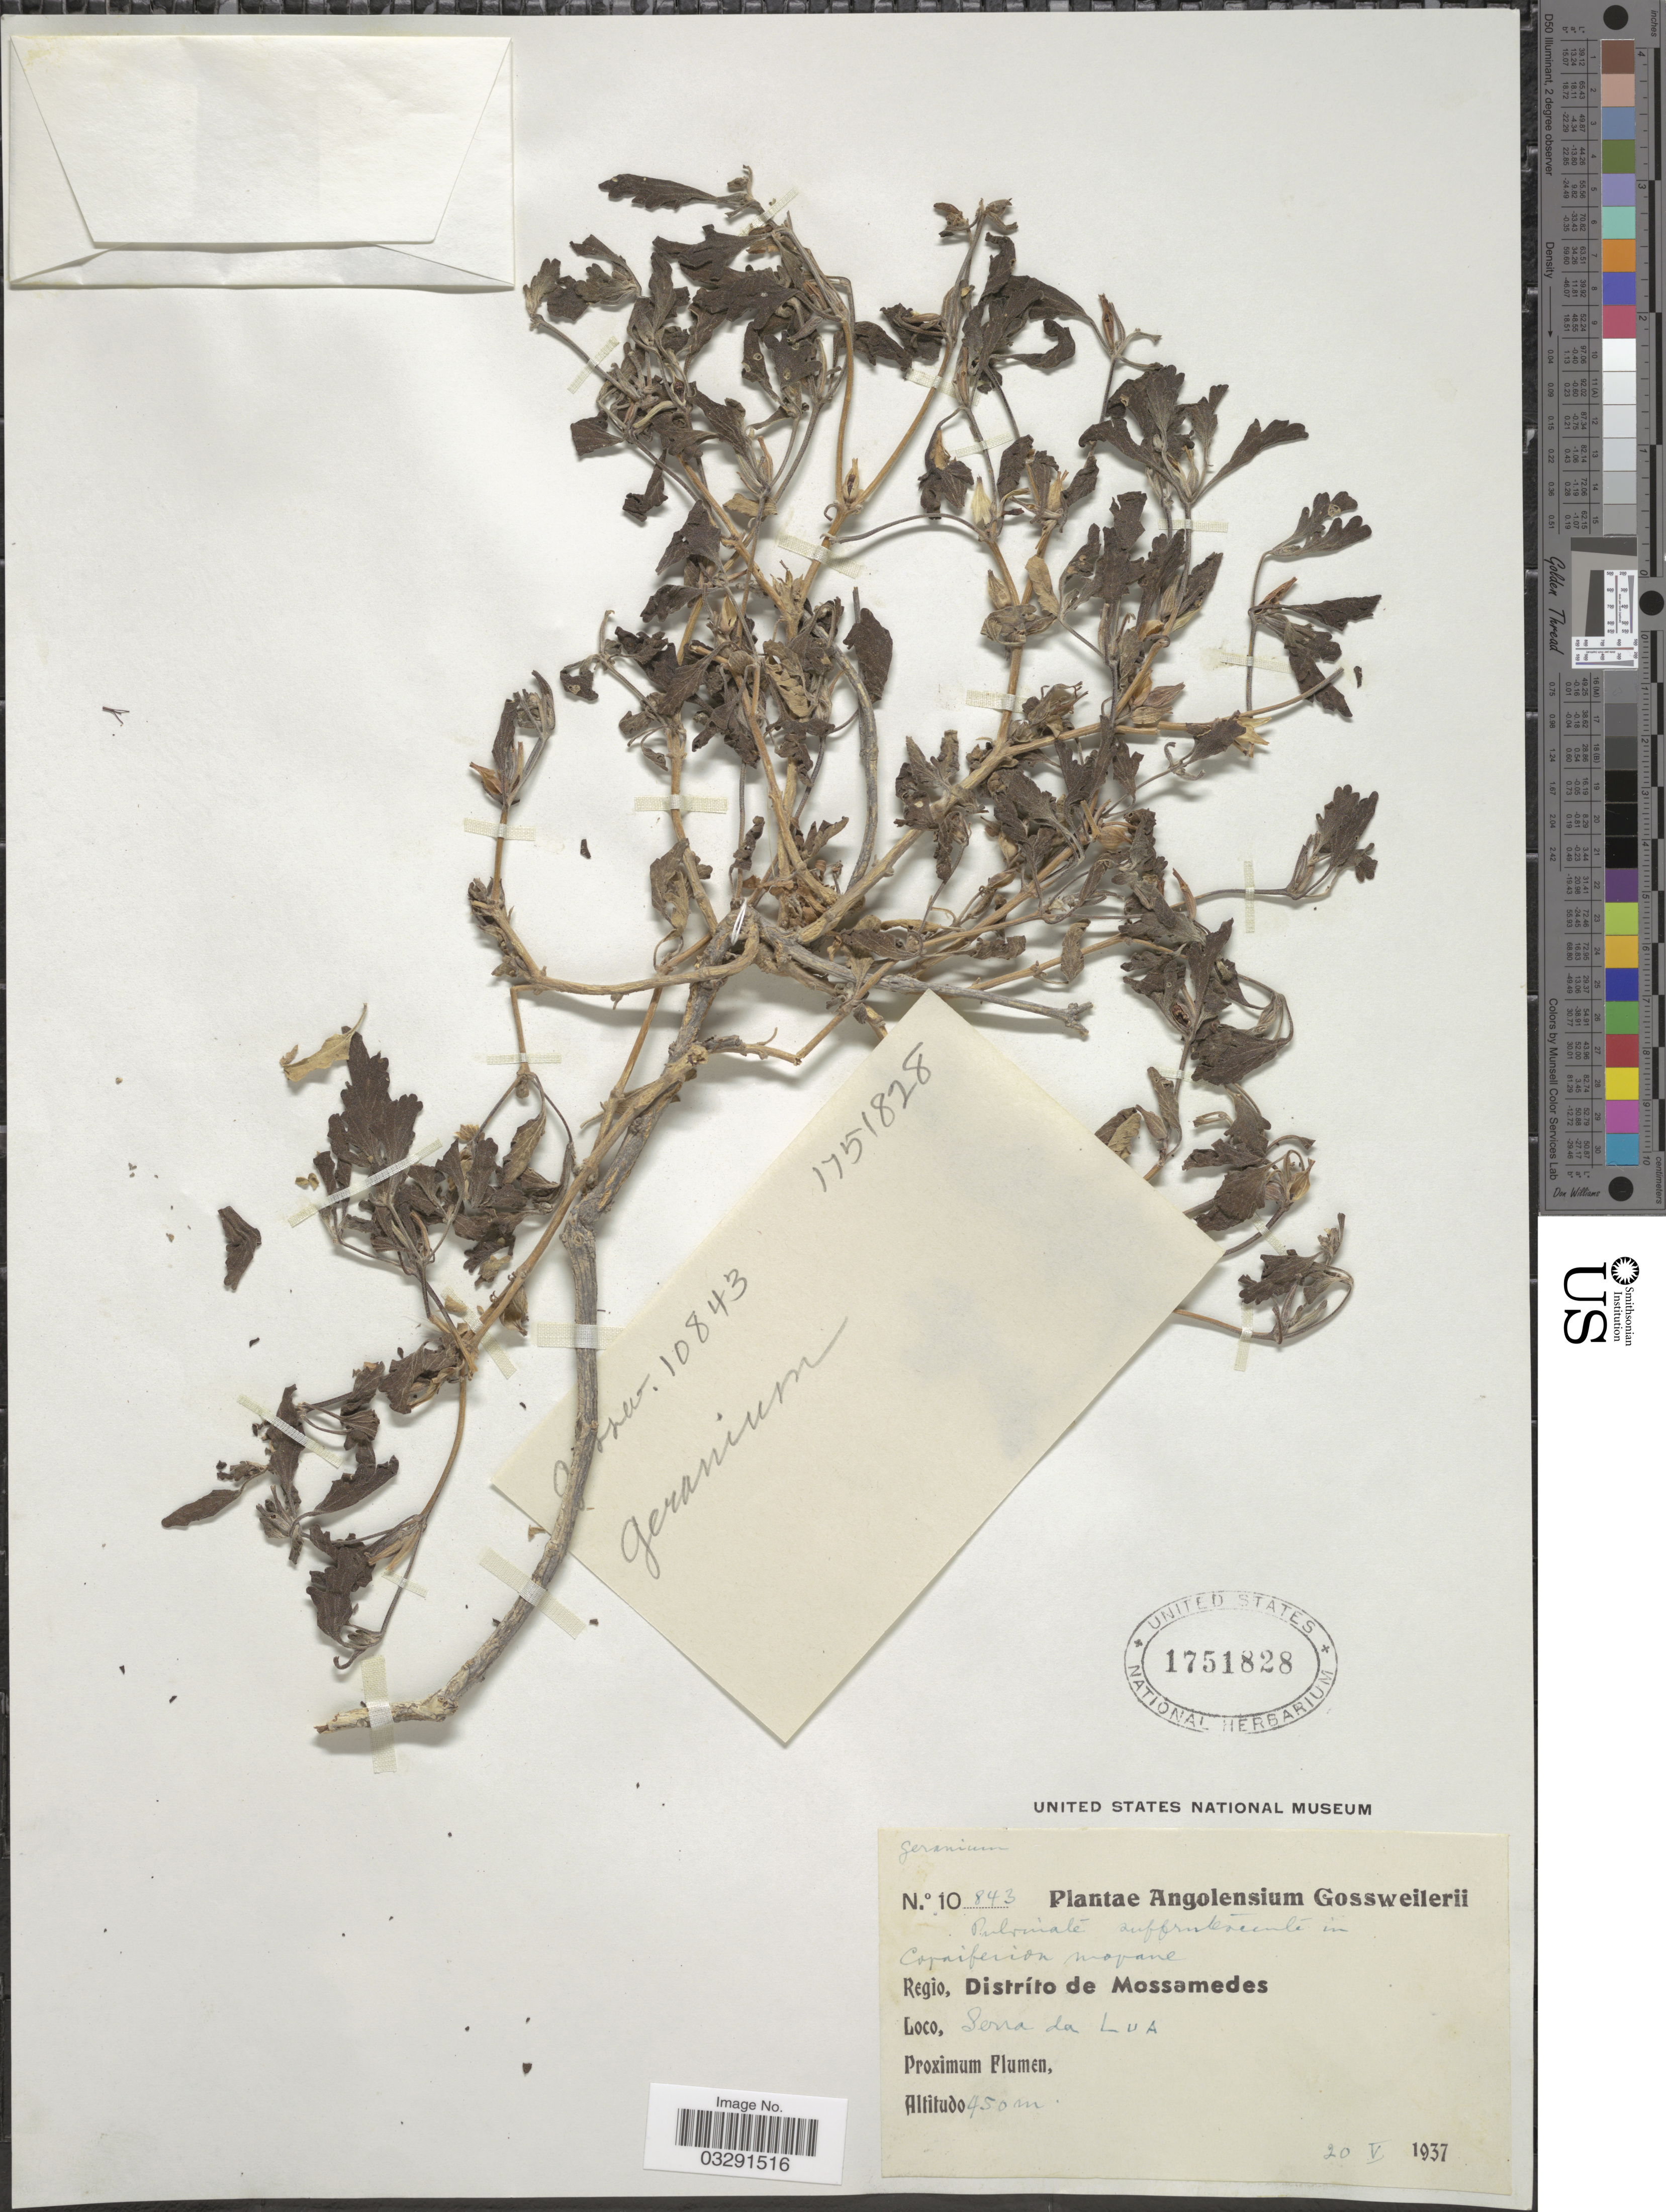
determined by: Aedo, C.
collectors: -. Gossweiler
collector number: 10843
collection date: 1937-05-20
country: Angola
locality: Regio, Distríto de Mossamedes. Serra da Lua.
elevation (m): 450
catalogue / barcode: US 1751828